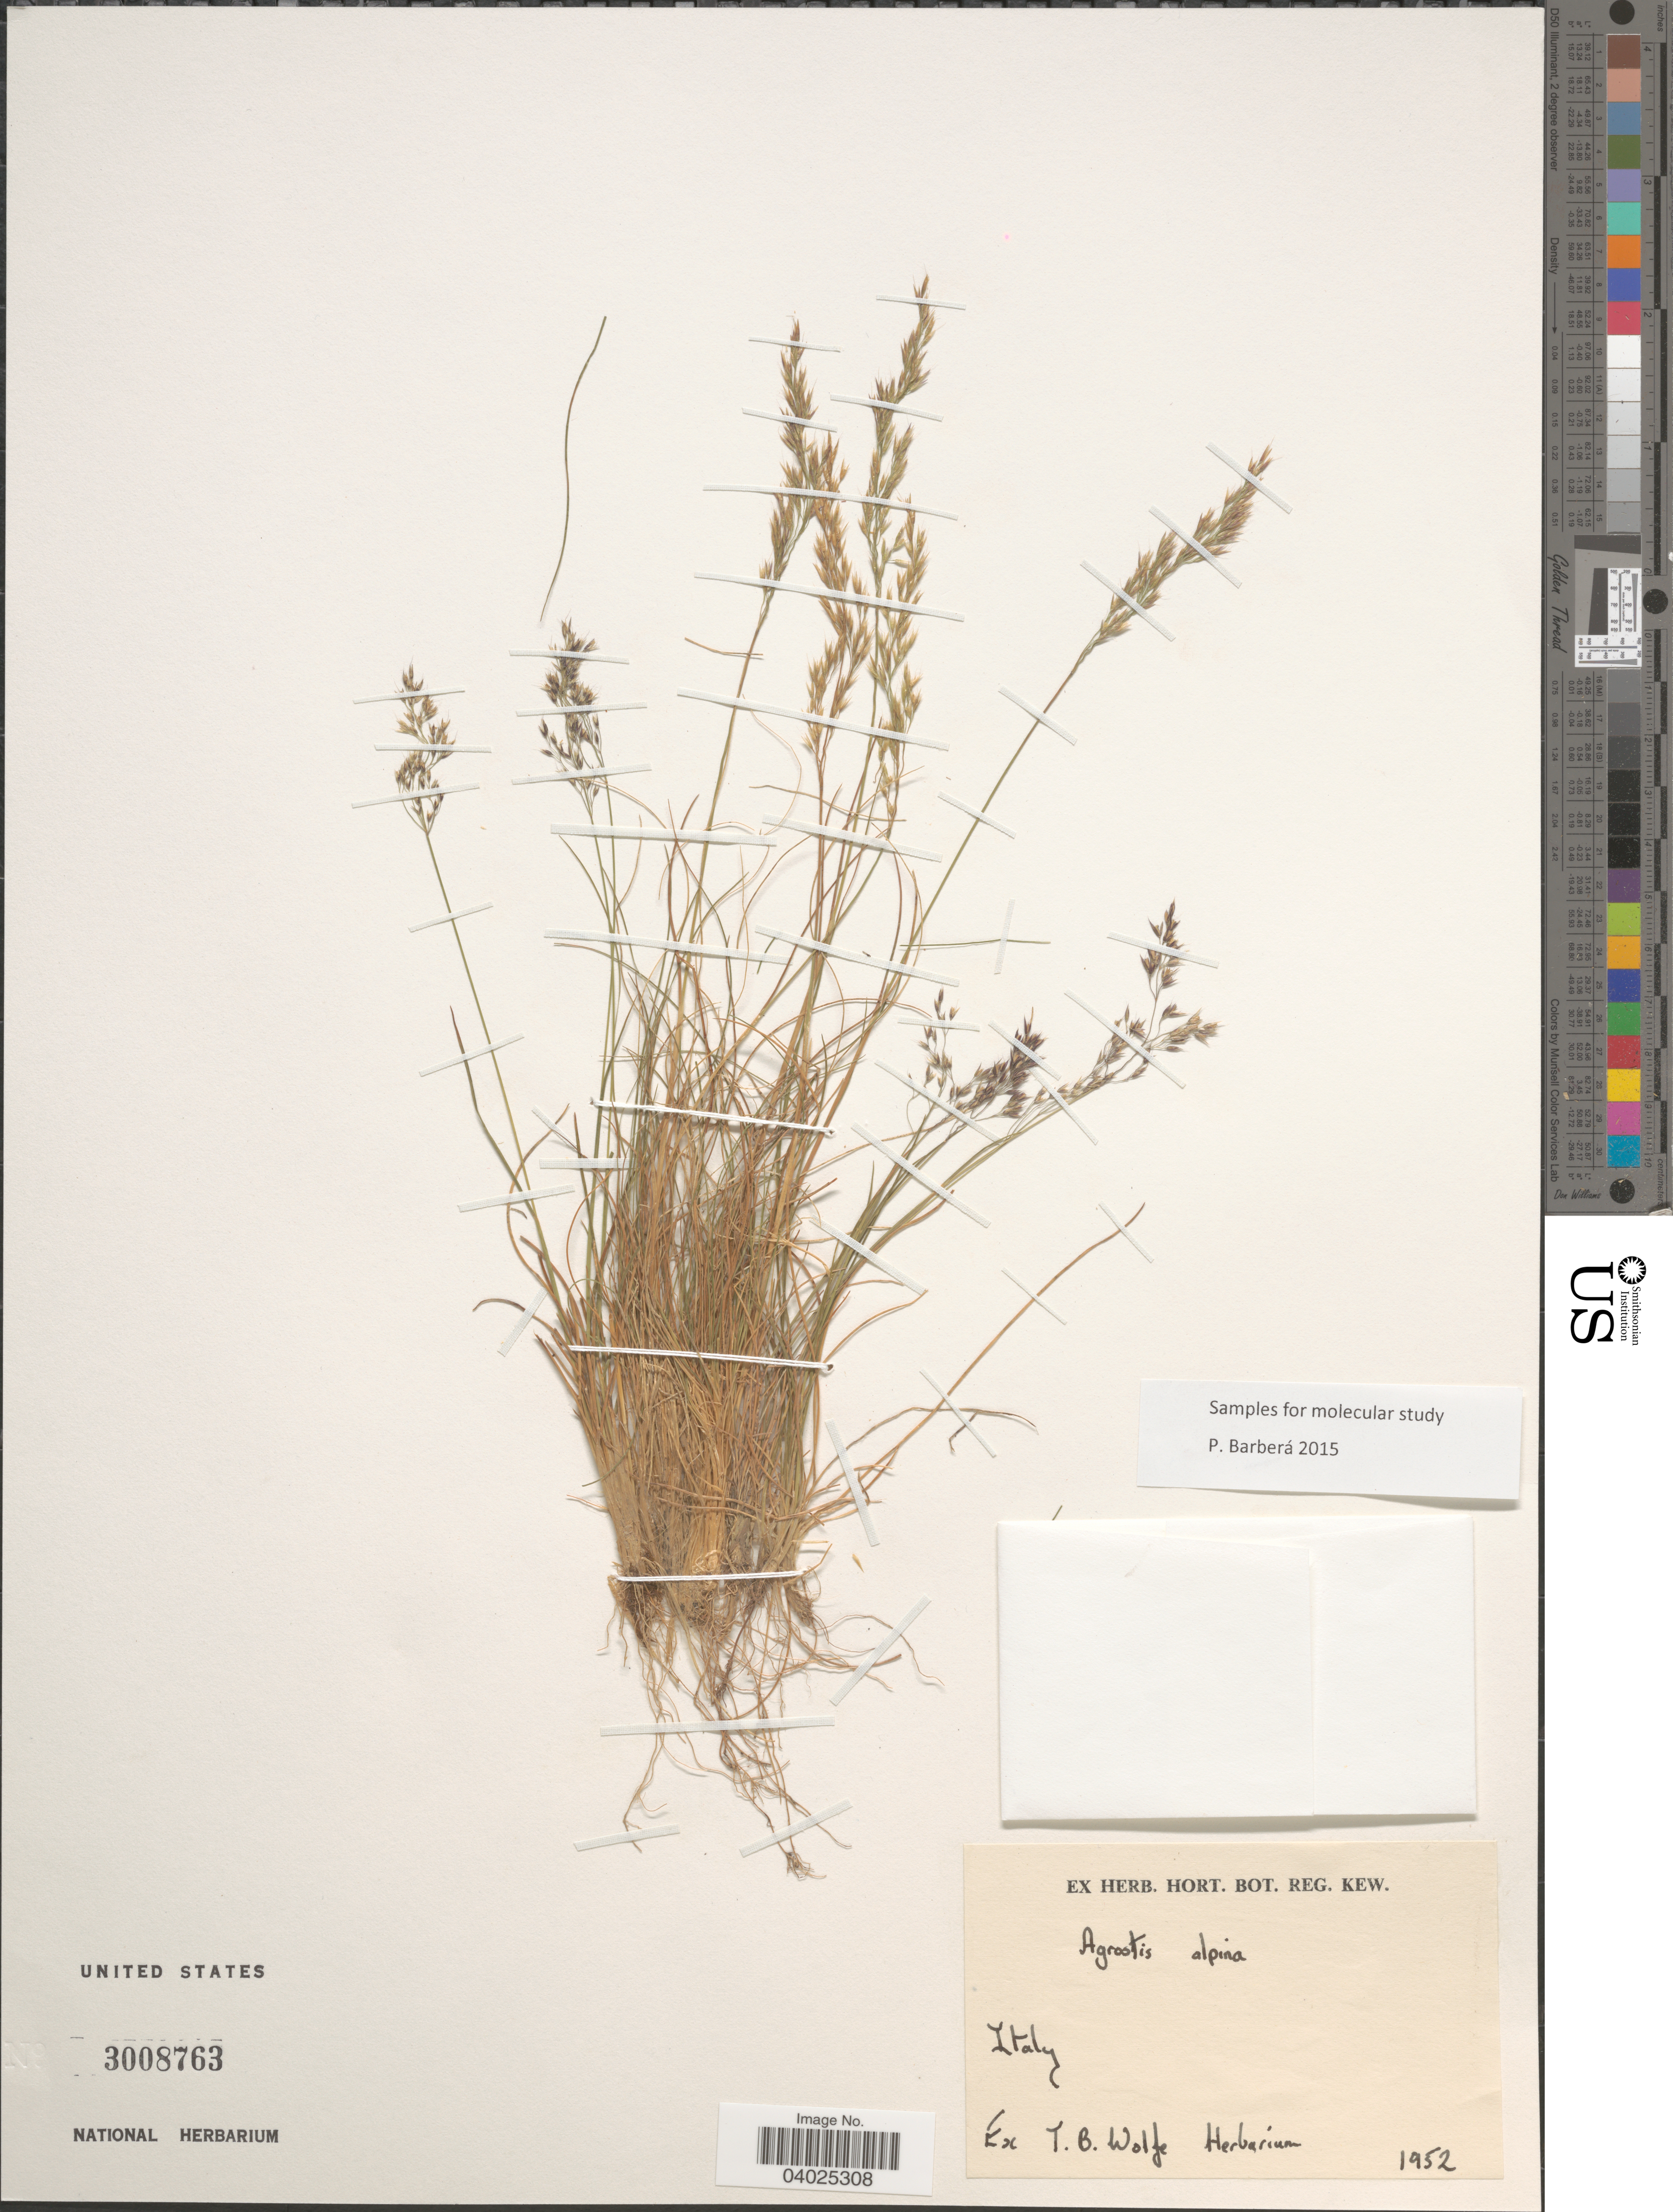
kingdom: Plantae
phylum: Tracheophyta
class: Liliopsida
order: Poales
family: Poaceae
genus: Alpagrostis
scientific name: Alpagrostis alpina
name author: (Scop.) P.M. Peterson et al.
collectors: Ex herb. Thomas Birch Wolfe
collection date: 1852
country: Italy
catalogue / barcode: US 3008763